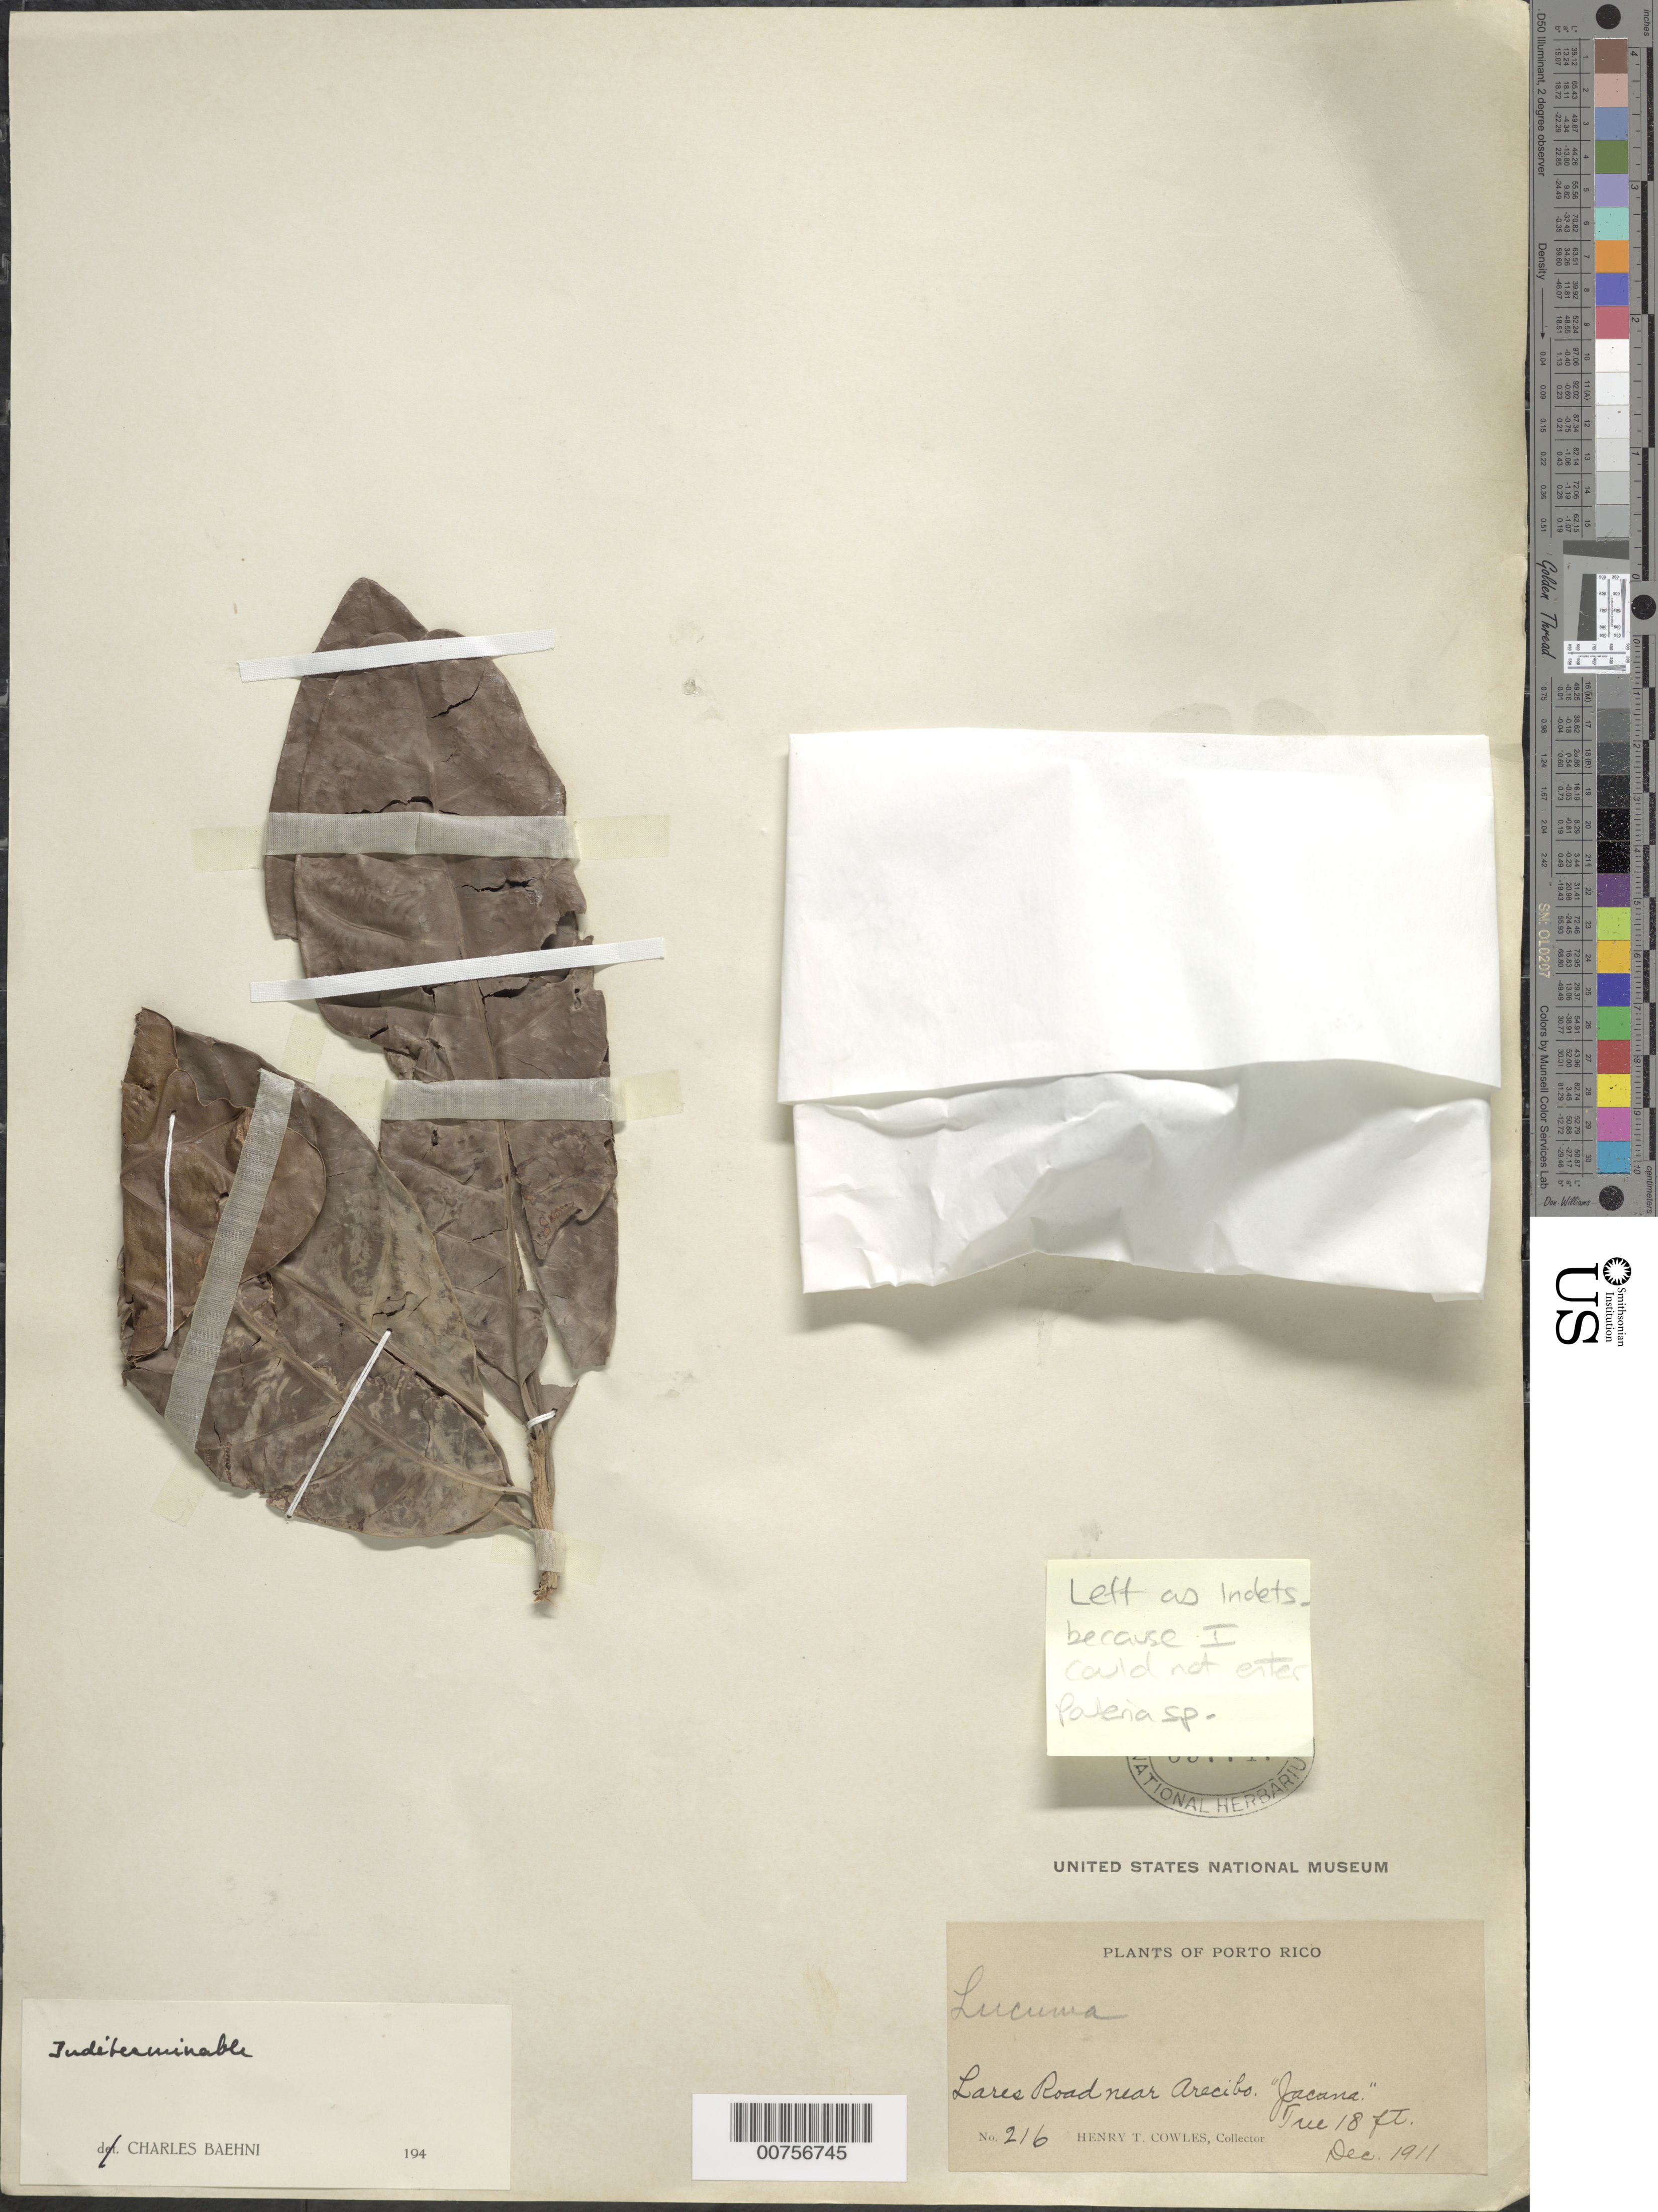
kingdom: Plantae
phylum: Tracheophyta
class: Magnoliopsida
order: Ericales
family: Sapotaceae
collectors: H. Cowles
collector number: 216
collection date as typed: Dec 1911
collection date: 1911-12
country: Puerto Rico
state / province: Arecibo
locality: Lares Road near Arecibo.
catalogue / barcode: US 697747